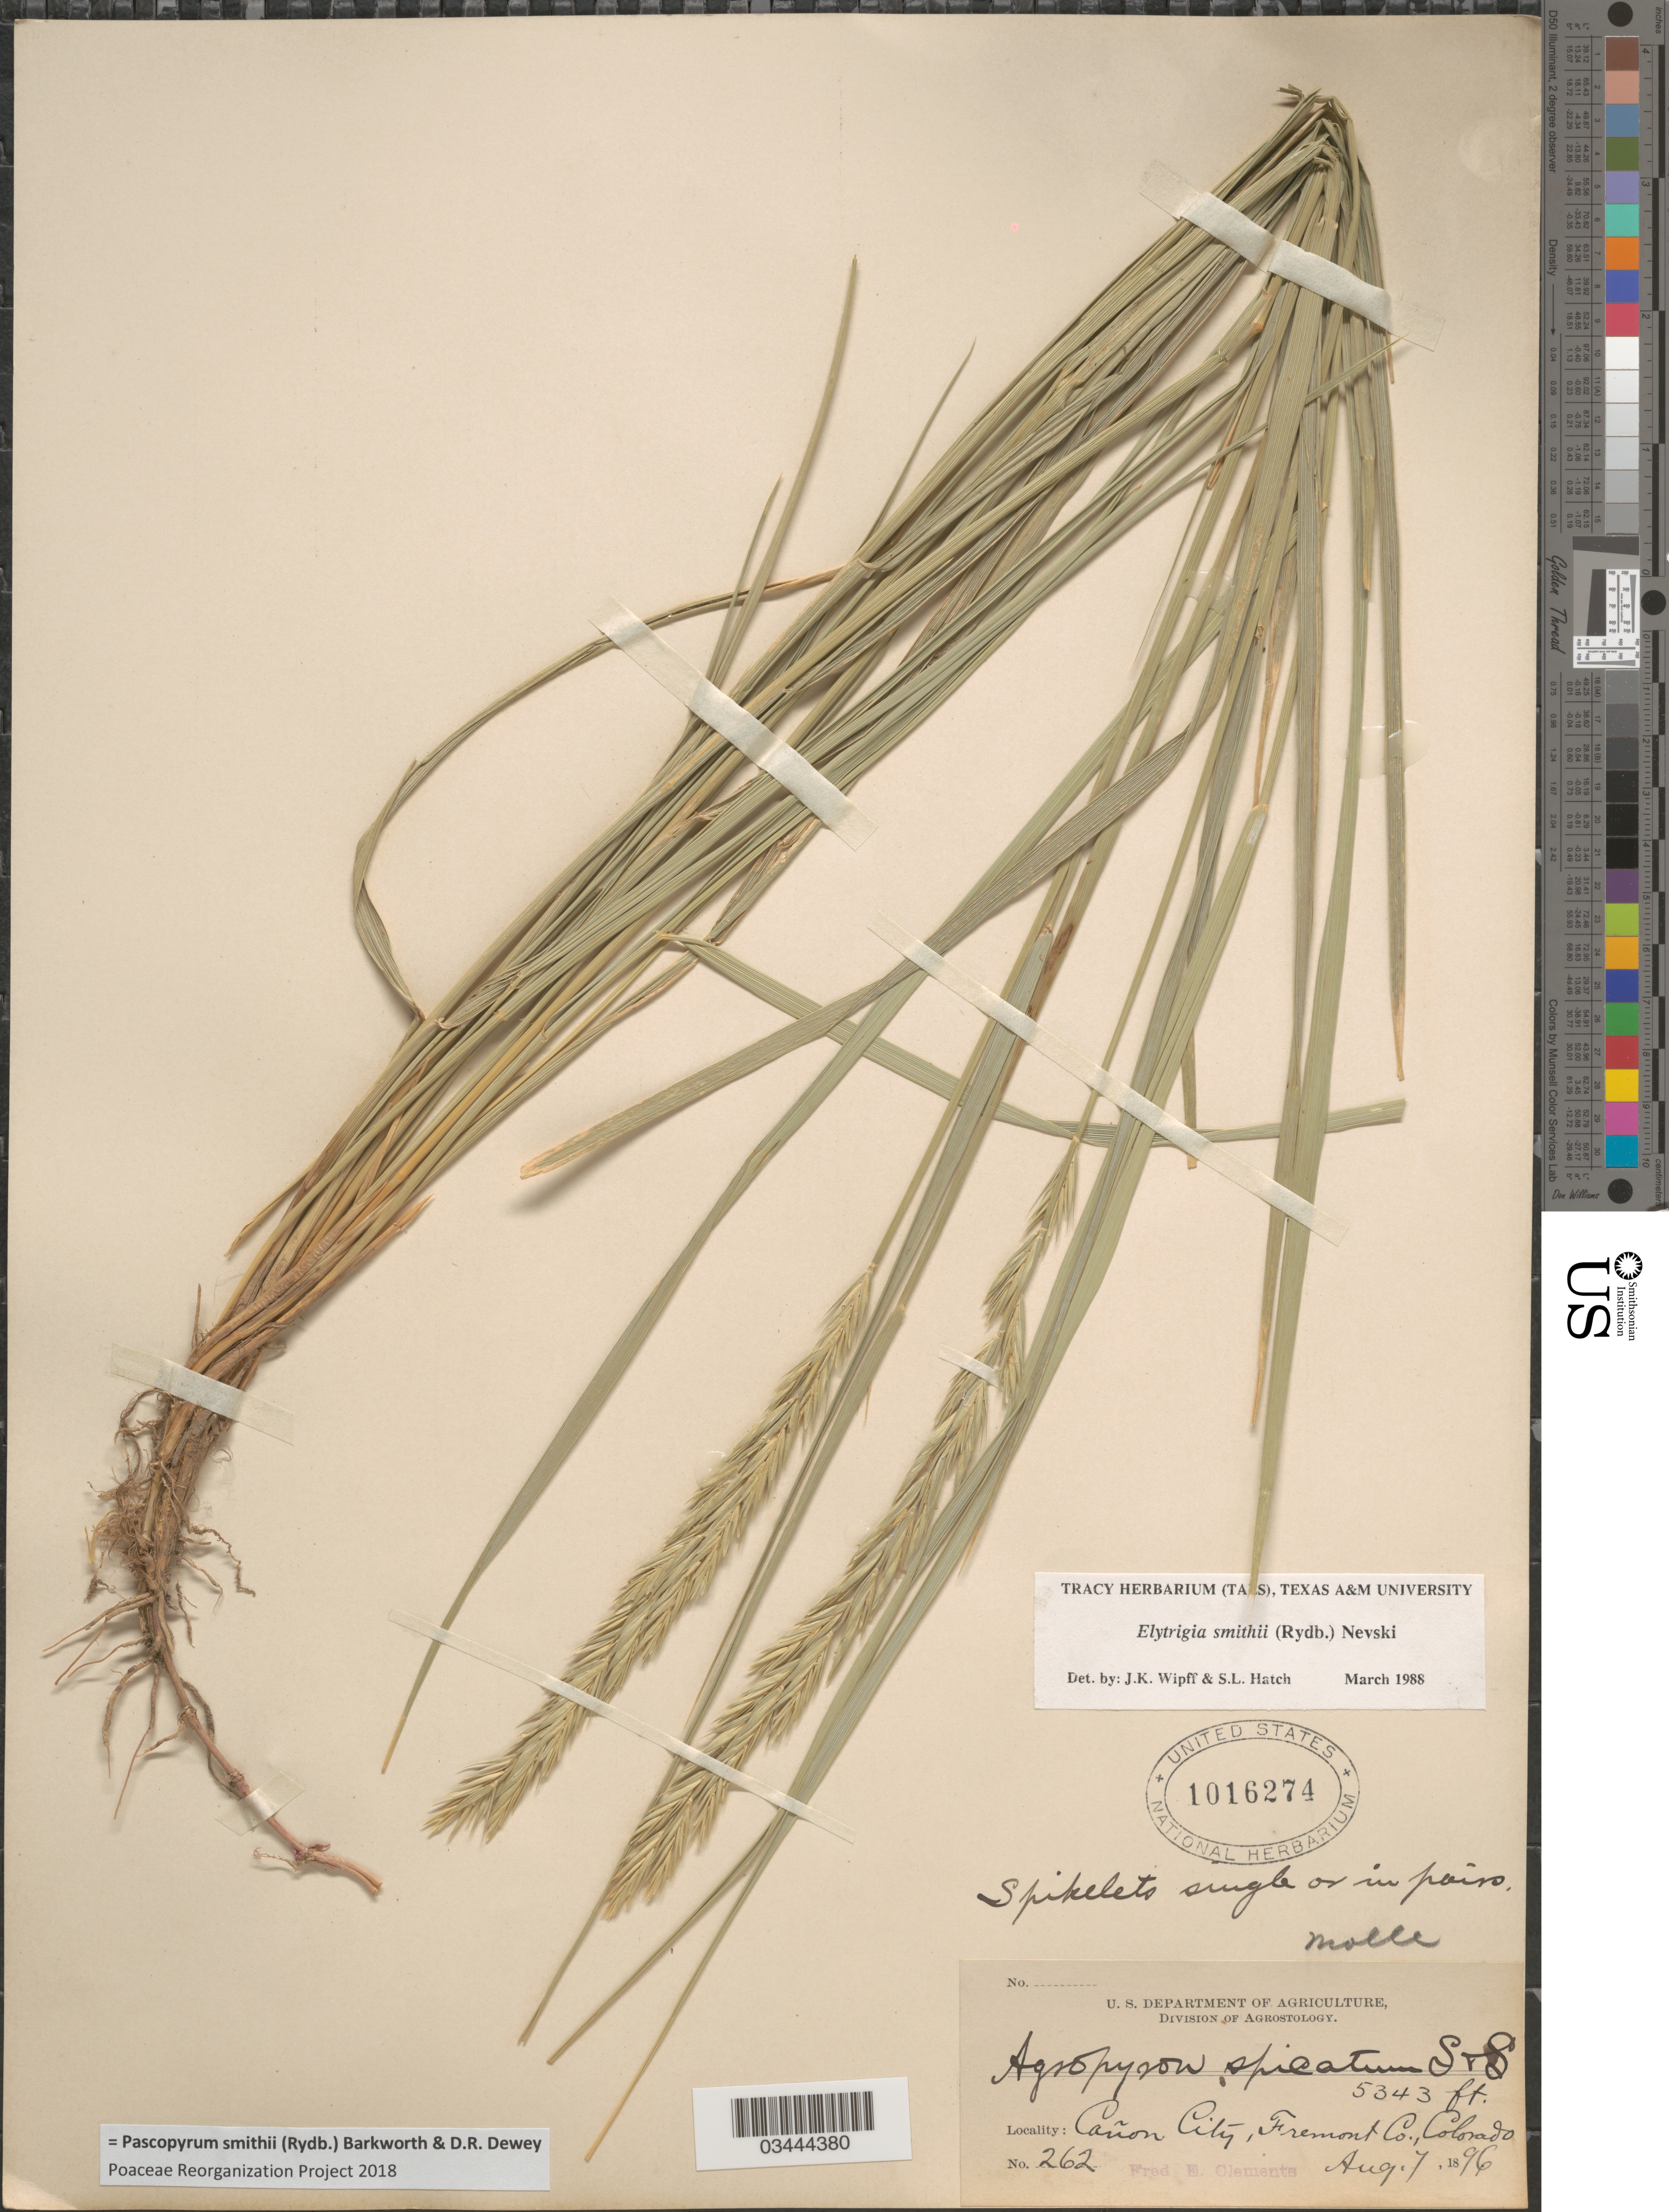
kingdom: Plantae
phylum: Tracheophyta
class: Liliopsida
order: Poales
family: Poaceae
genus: Pascopyrum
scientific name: Pascopyrum smithii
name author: (Rydb.) Barkworth & Dewey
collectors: F. E. Clements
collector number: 262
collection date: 1896-08-07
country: United States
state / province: Colorado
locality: Cañon City, Fremont Co.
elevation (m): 1629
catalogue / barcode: US 1016274